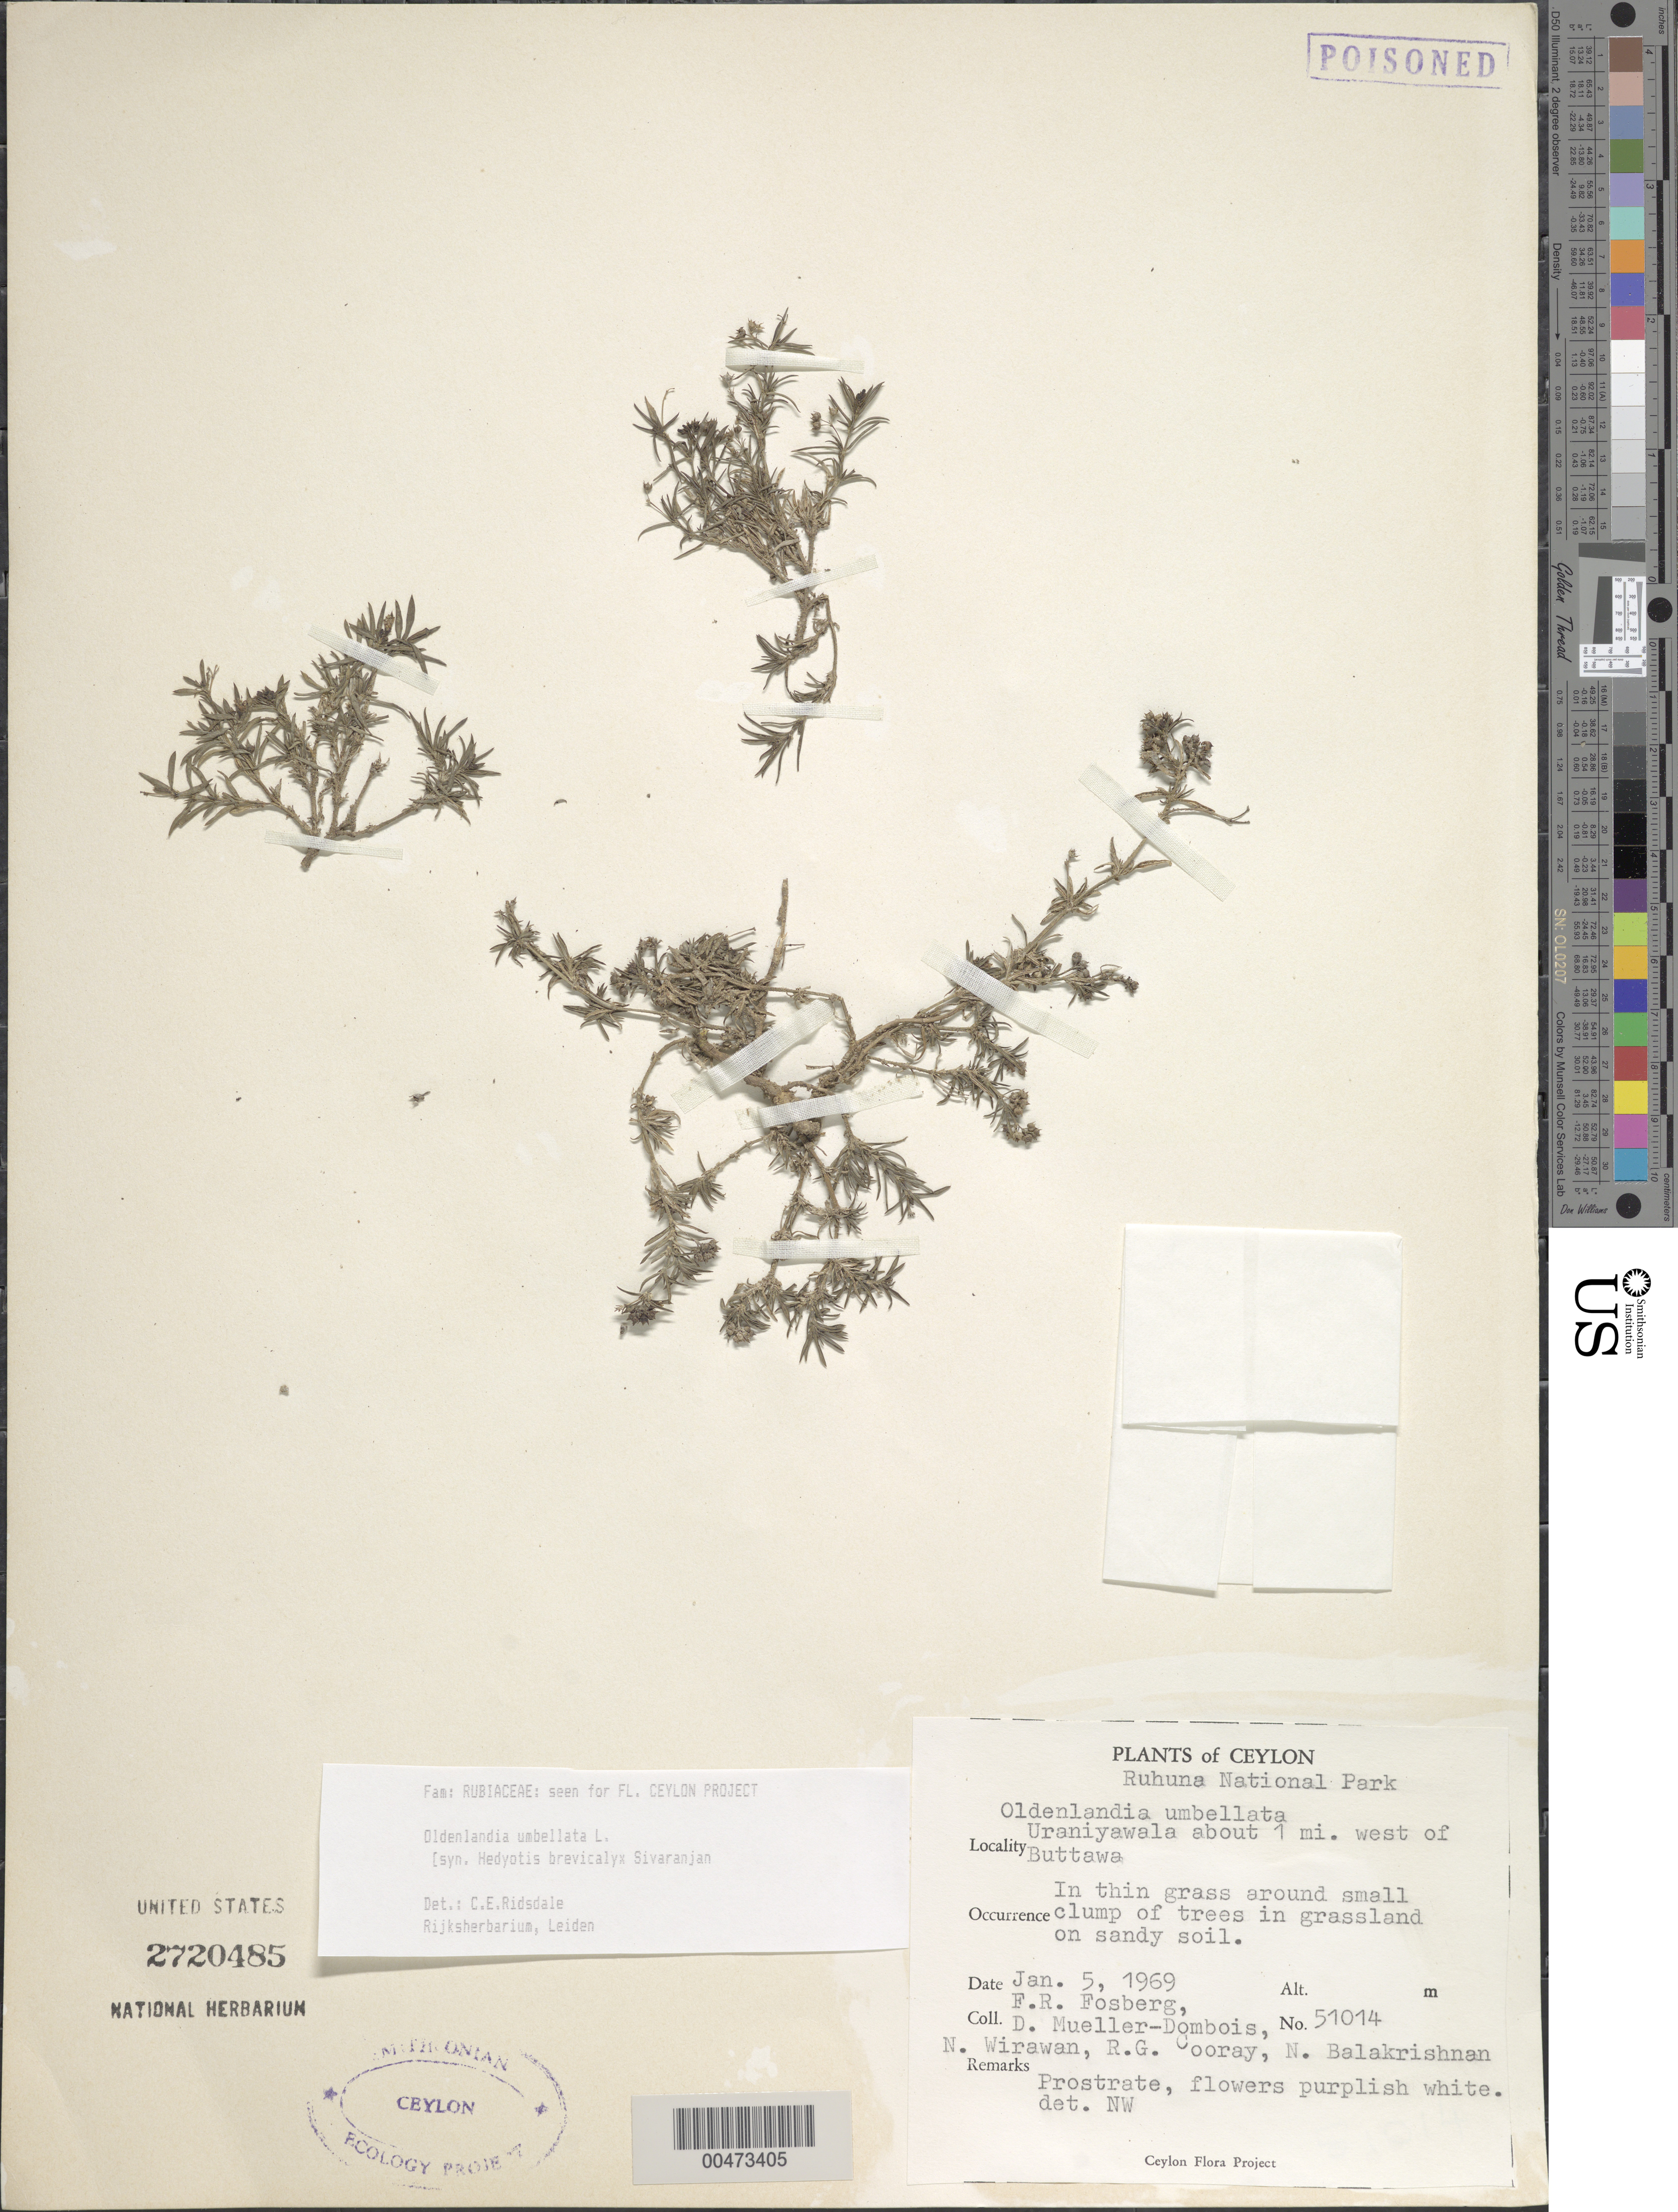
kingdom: Plantae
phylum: Tracheophyta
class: Magnoliopsida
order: Gentianales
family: Rubiaceae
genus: Oldenlandia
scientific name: Oldenlandia umbellata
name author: L.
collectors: F. R. Fosberg, D. Mueller-Dombois & N. Wirawan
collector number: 51014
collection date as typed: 05 Jan 1969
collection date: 1969-01-05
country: Sri Lanka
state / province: Southern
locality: Ruhuna National Park, Uraniyawala about 1 mi W of Buttawa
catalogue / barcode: US 2720485